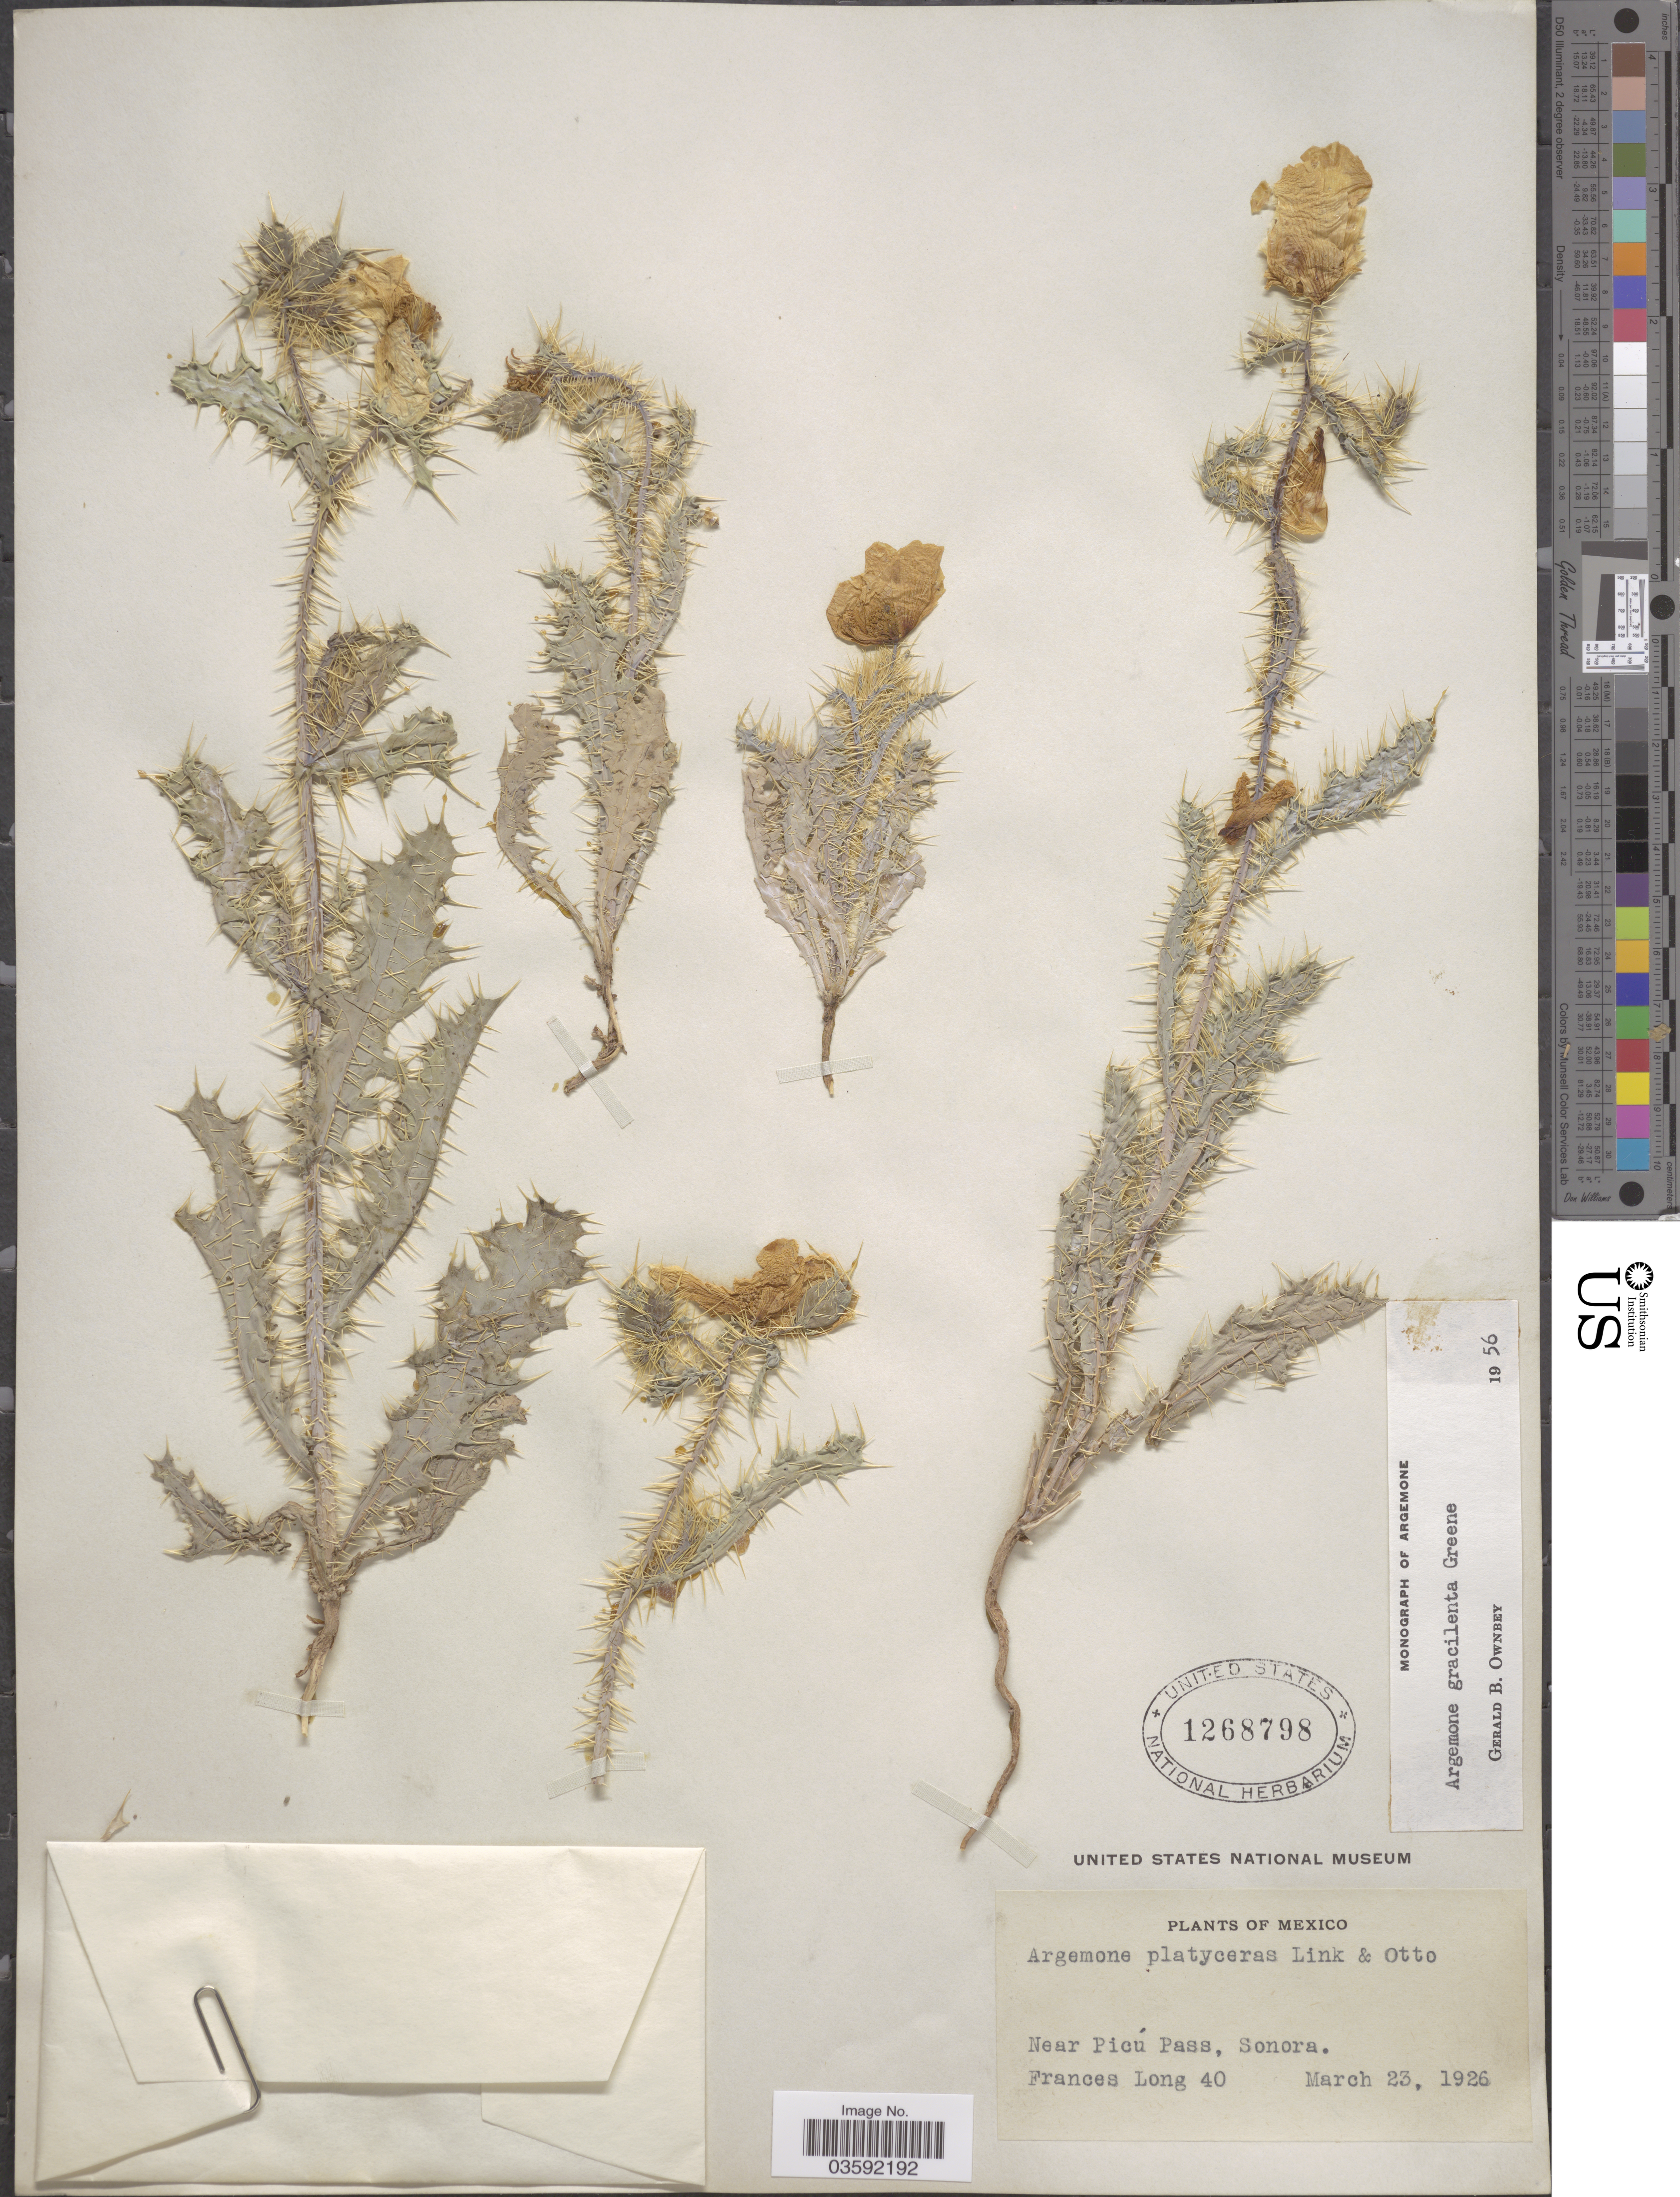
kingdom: Plantae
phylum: Tracheophyta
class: Magnoliopsida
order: Ranunculales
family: Papaveraceae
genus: Argemone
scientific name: Argemone gracilenta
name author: Greene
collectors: F. Long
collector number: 40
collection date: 1926-03-23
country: Mexico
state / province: Sonora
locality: Near Picú Pass.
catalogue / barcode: US 1268798